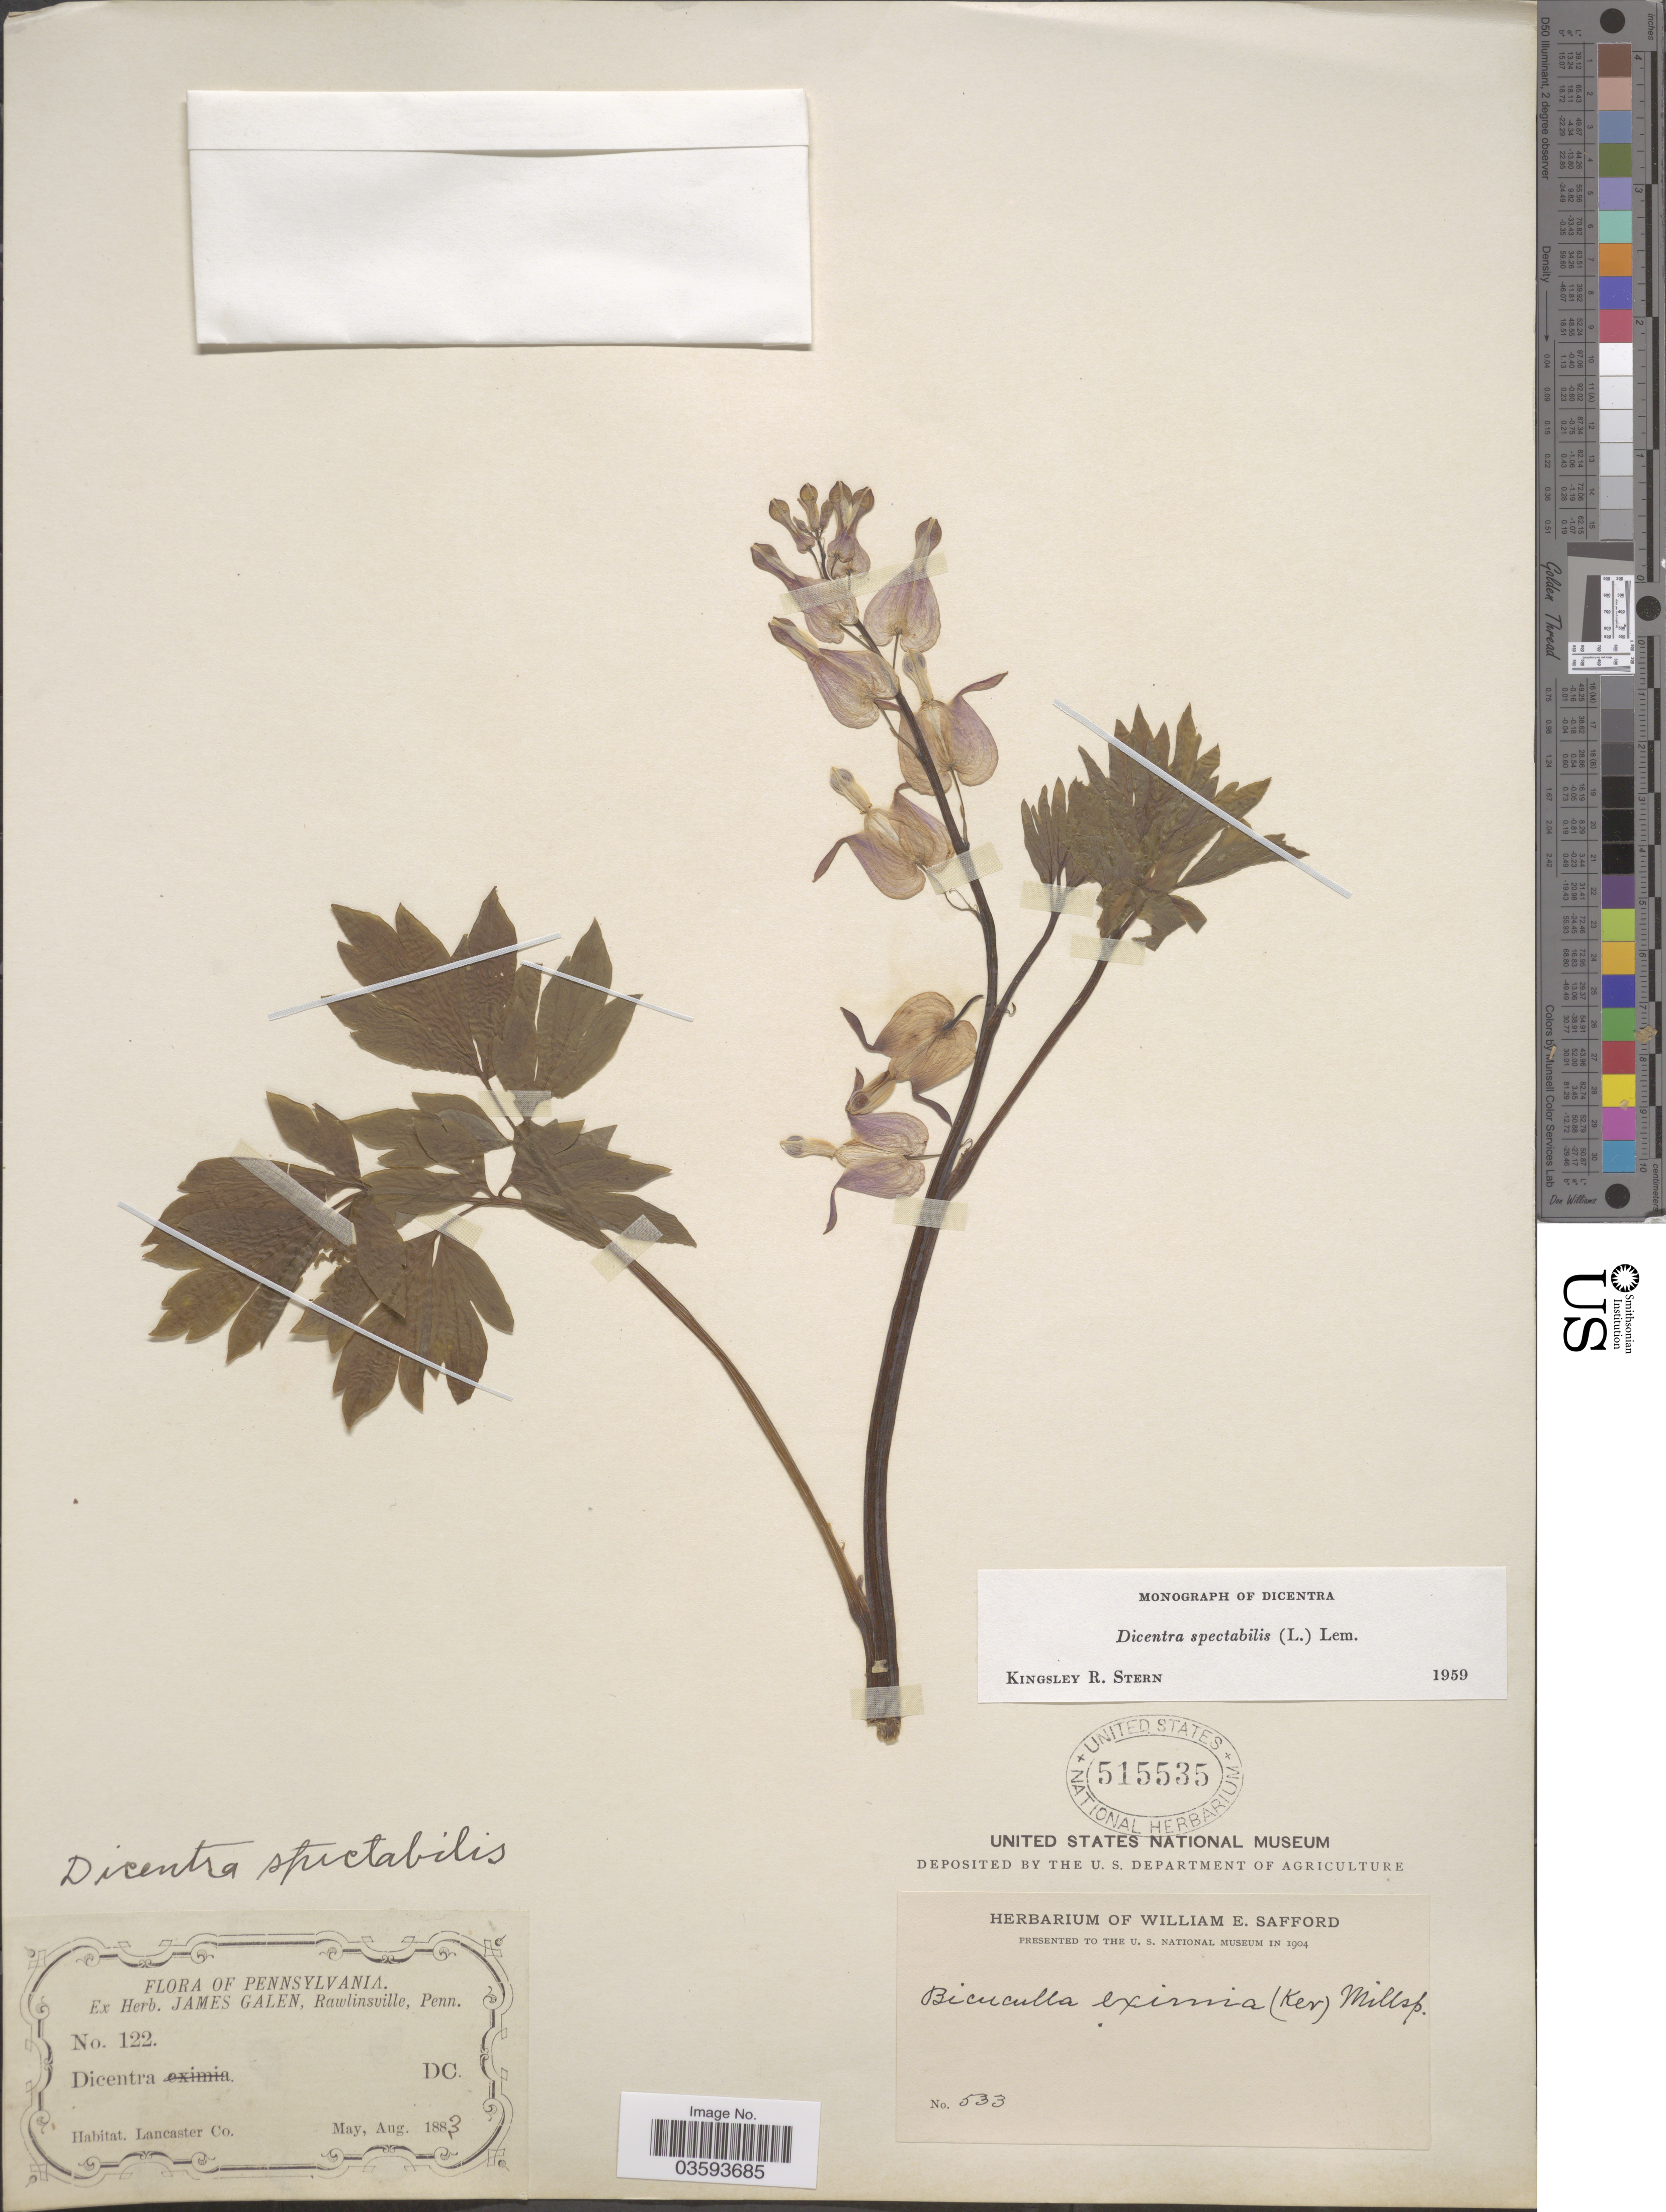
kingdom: Plantae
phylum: Tracheophyta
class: Magnoliopsida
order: Ranunculales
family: Papaveraceae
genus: Lamprocapnos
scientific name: Lamprocapnos spectabilis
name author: (L.) Fukuhara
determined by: Strong, M. T., (US), Smithsonian Institution - National Museum of Natural History (UNITED STATES)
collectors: ex Herb. James Galen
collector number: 122/533?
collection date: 1883-05/1883-08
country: United States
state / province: Pennsylvania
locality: Lancaster Co.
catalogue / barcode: US 515535